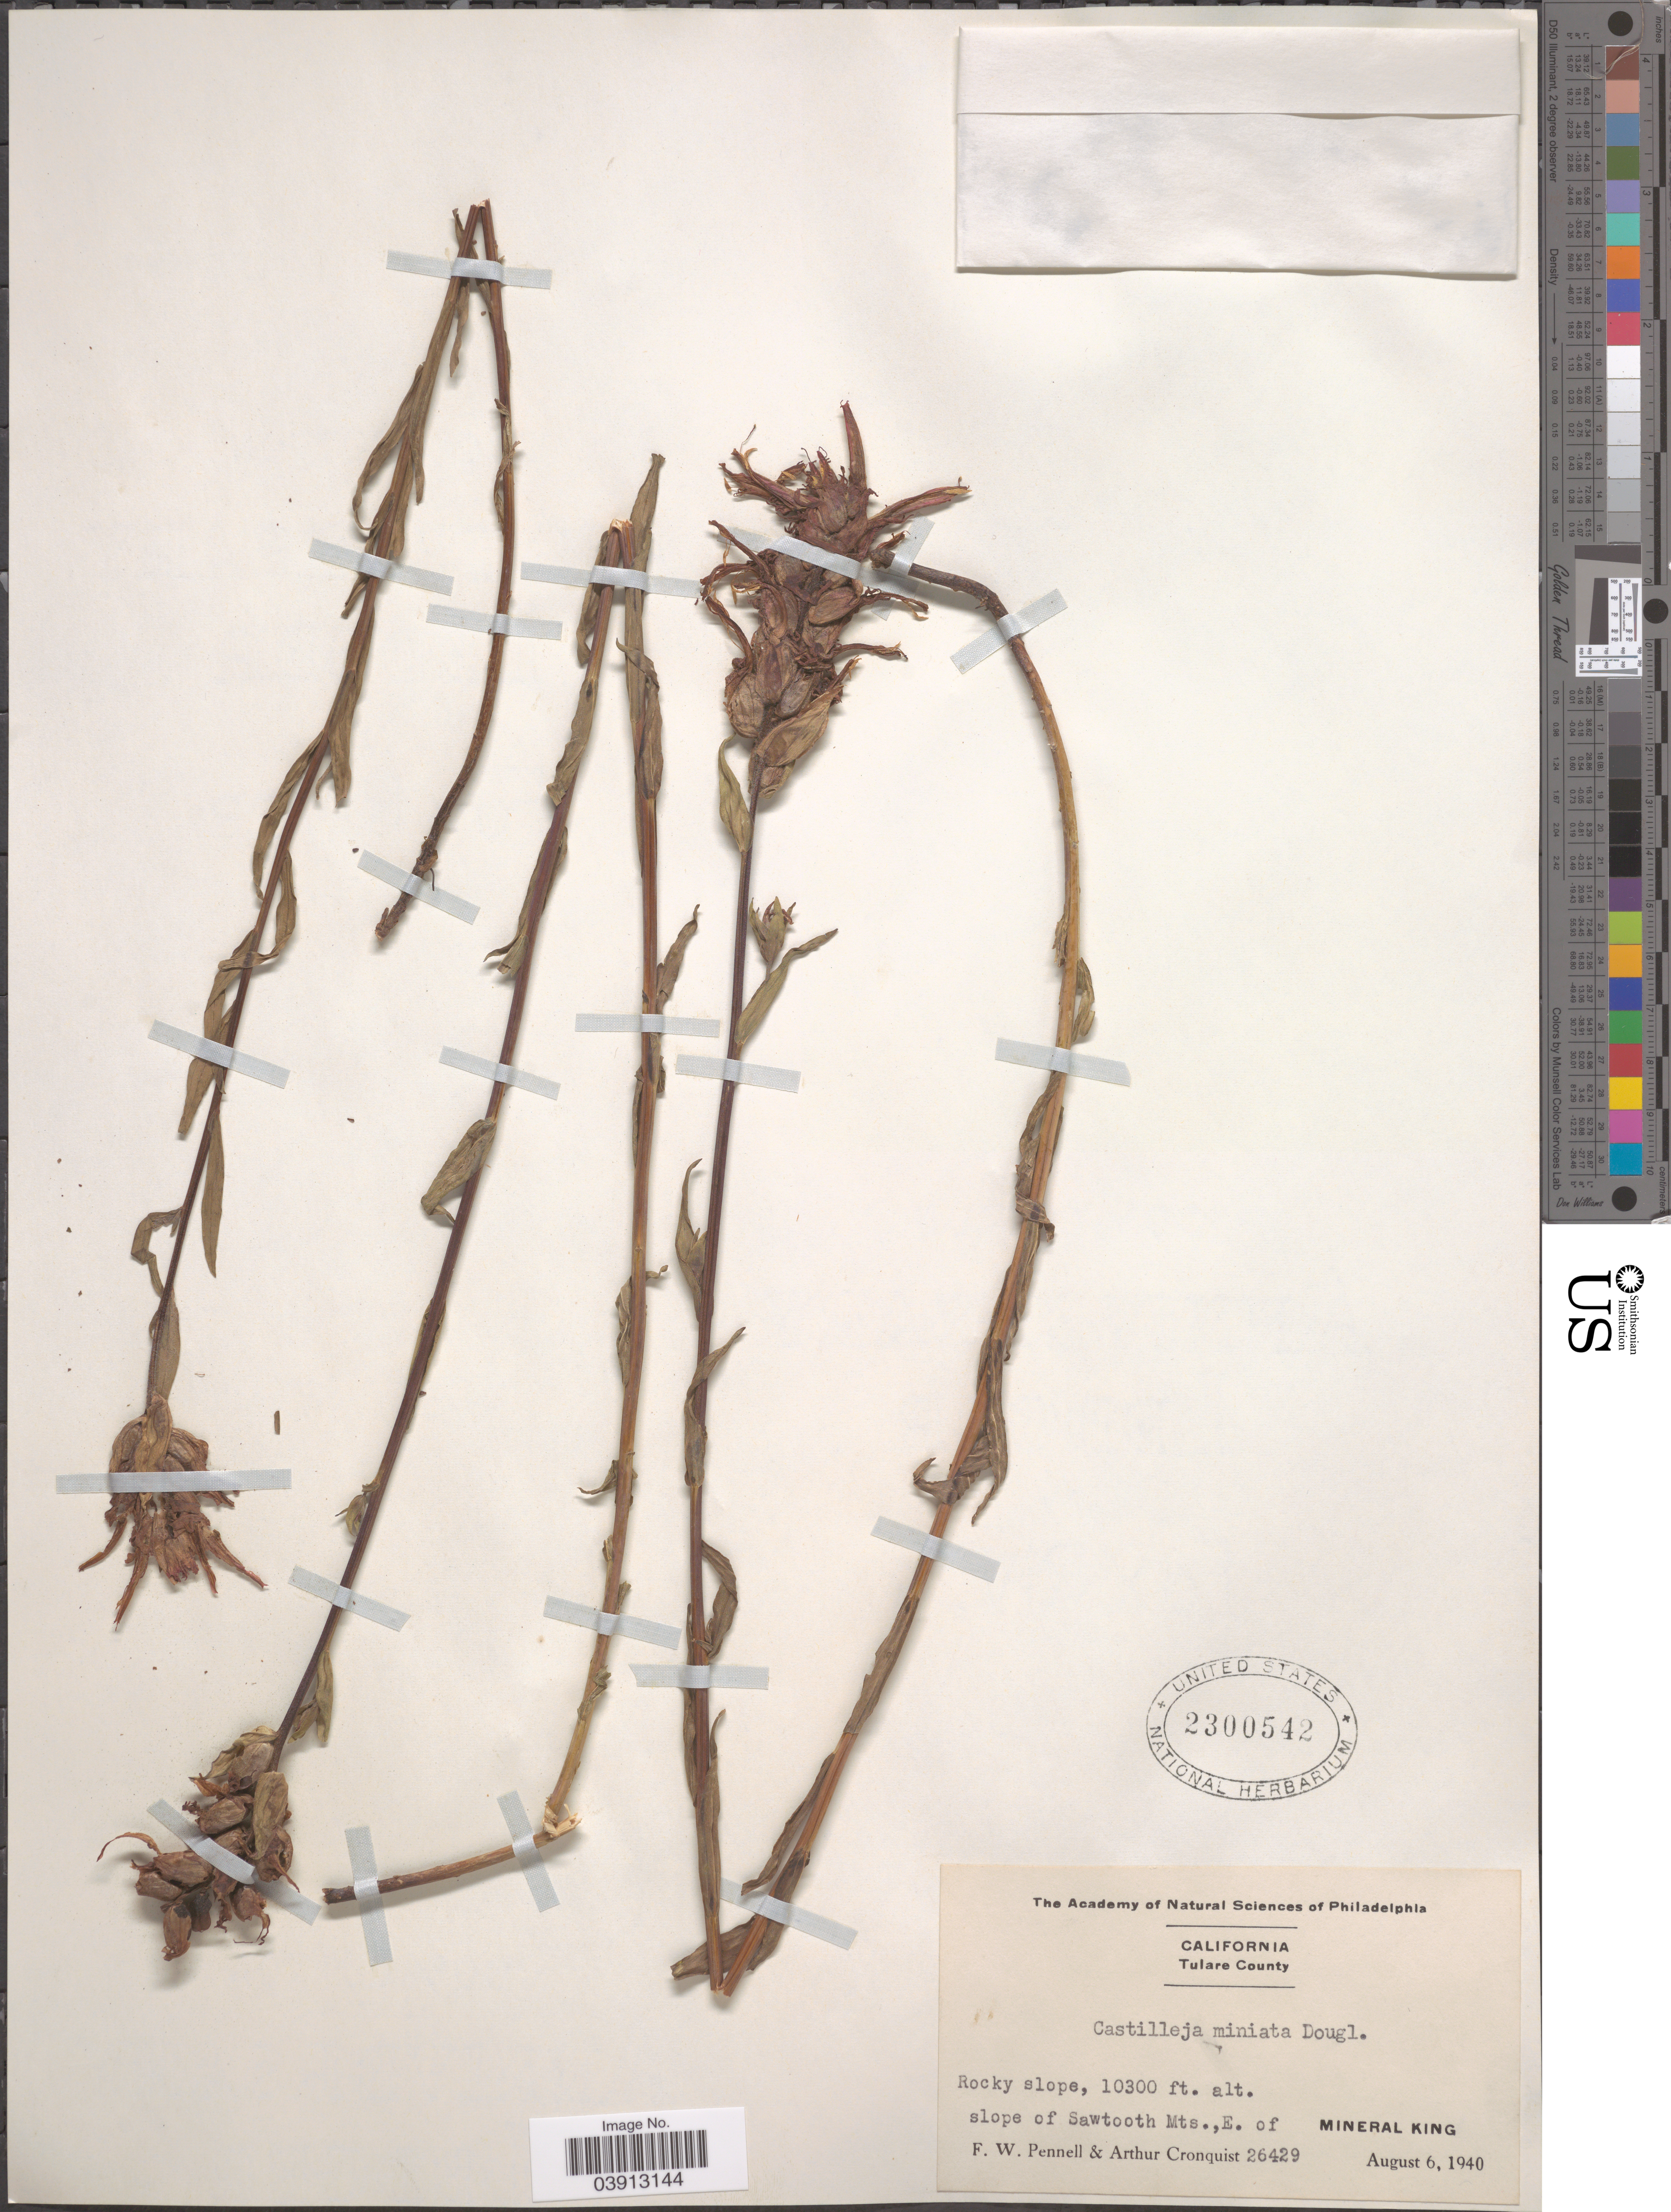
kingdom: Plantae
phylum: Tracheophyta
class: Magnoliopsida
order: Lamiales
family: Orobanchaceae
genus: Castilleja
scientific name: Castilleja miniata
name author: Douglas ex Hook.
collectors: F. W. Pennell & A. J. Cronquist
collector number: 26429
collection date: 1940-08-06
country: United States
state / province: California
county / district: Tulare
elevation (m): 3139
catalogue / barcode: US 2300542